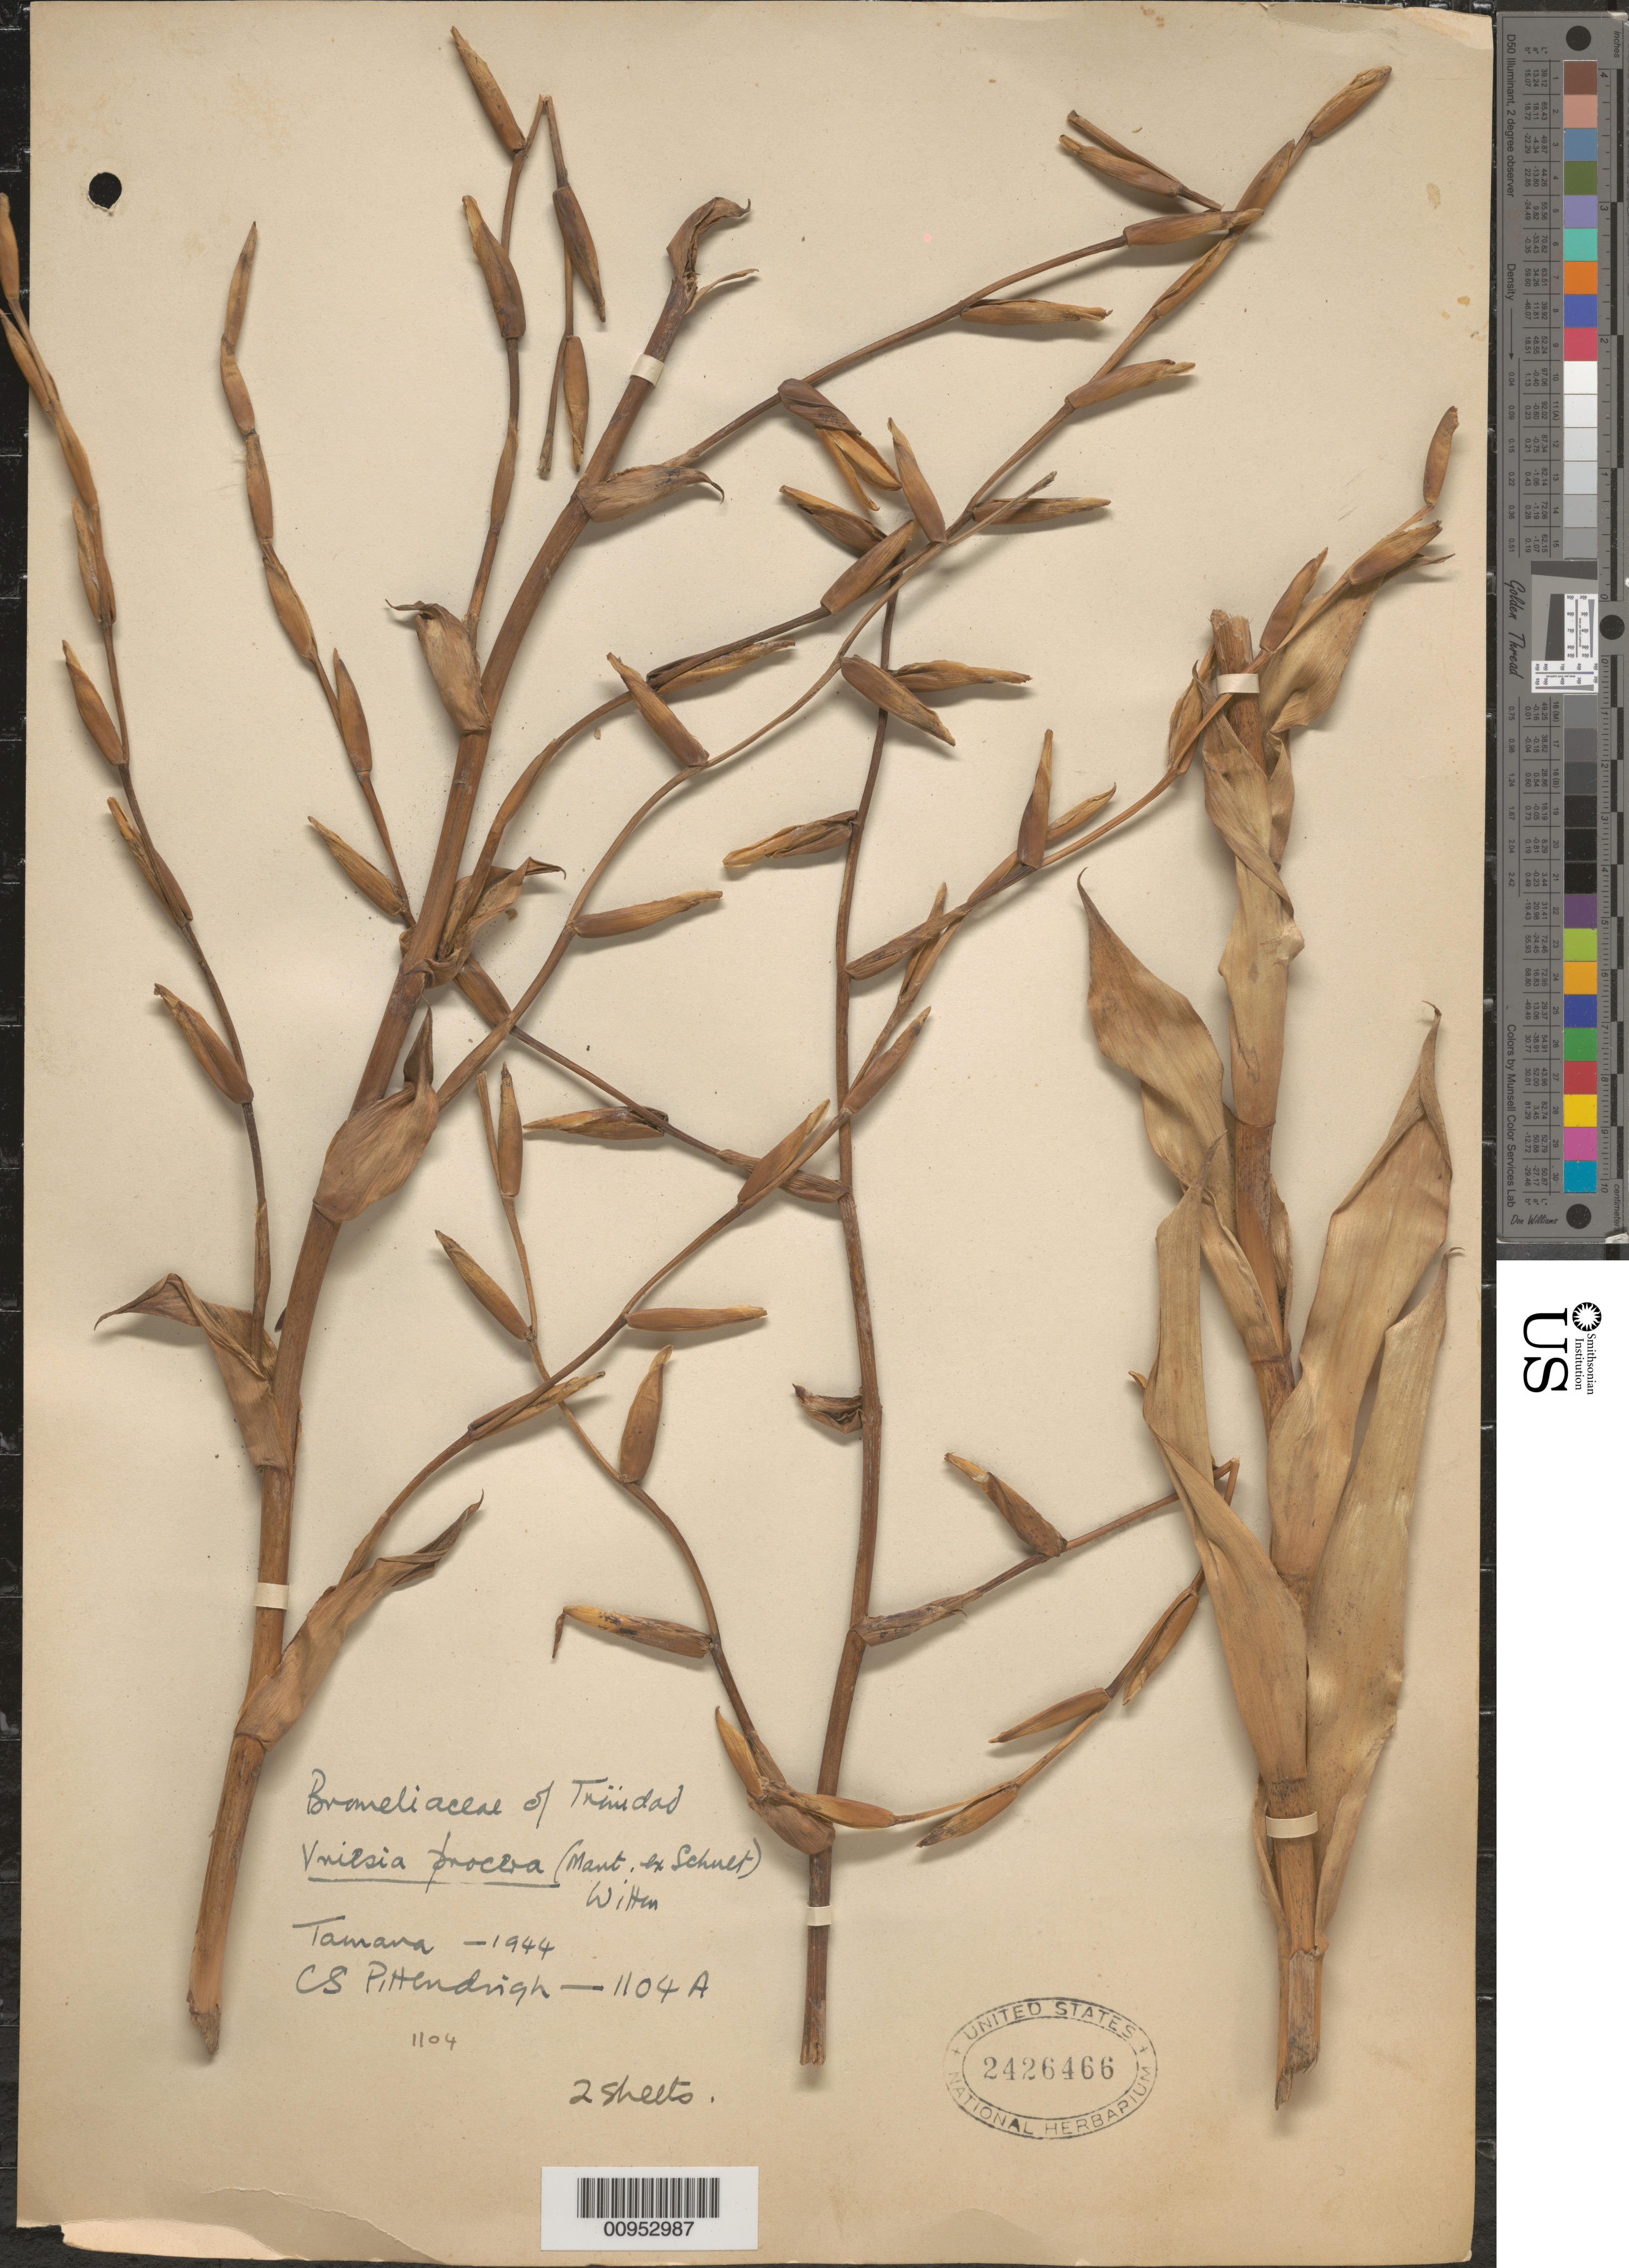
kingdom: Plantae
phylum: Tracheophyta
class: Liliopsida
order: Poales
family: Bromeliaceae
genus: Vriesea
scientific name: Vriesea procera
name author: (Mart. ex Schult. & Schult. f.) Wittm.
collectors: C. S. Pittendrigh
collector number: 1104A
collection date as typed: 1944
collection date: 1944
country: Trinidad and Tobago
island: Trinidad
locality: Tamana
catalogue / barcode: US 2426466